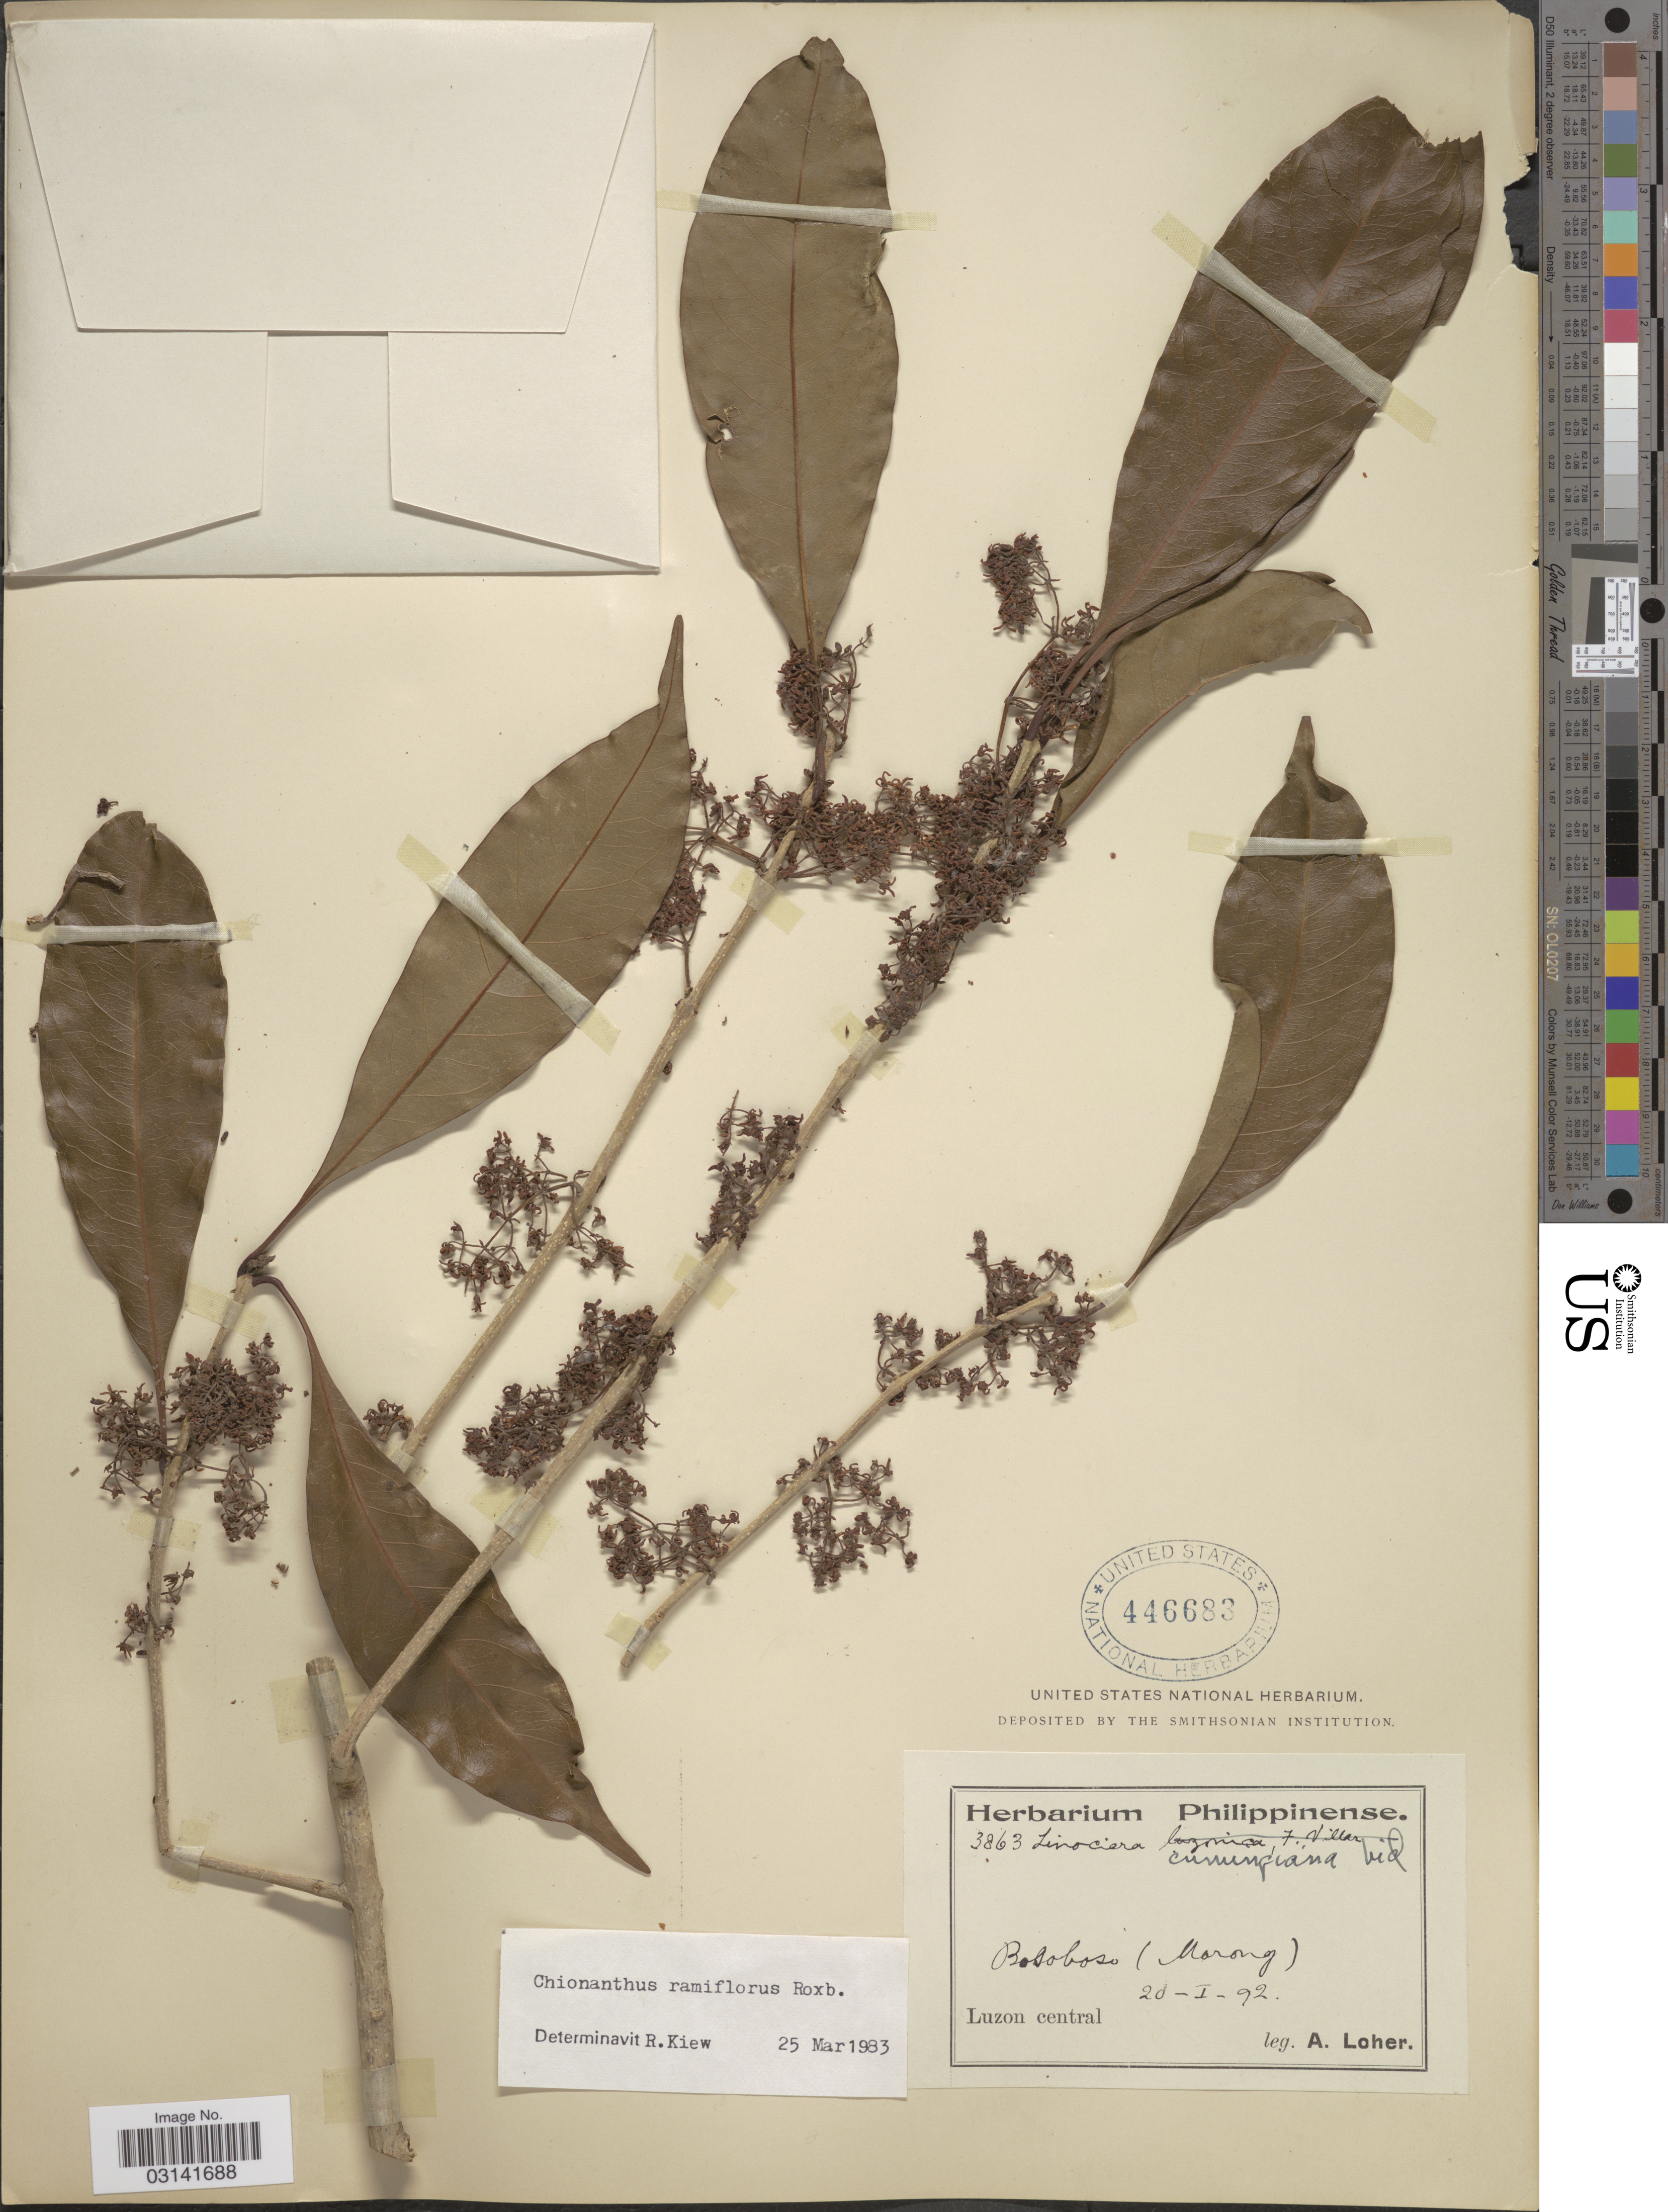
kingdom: Plantae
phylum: Tracheophyta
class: Magnoliopsida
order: Lamiales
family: Oleaceae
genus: Chionanthus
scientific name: Chionanthus ramiflorus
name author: Roxb.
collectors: A. Loher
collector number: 3863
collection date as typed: Transcribed d/m/y: 20/1/92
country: Philippines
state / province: Central Luzon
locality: Bosoboso (Morong). Luzon central.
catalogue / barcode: US 446683